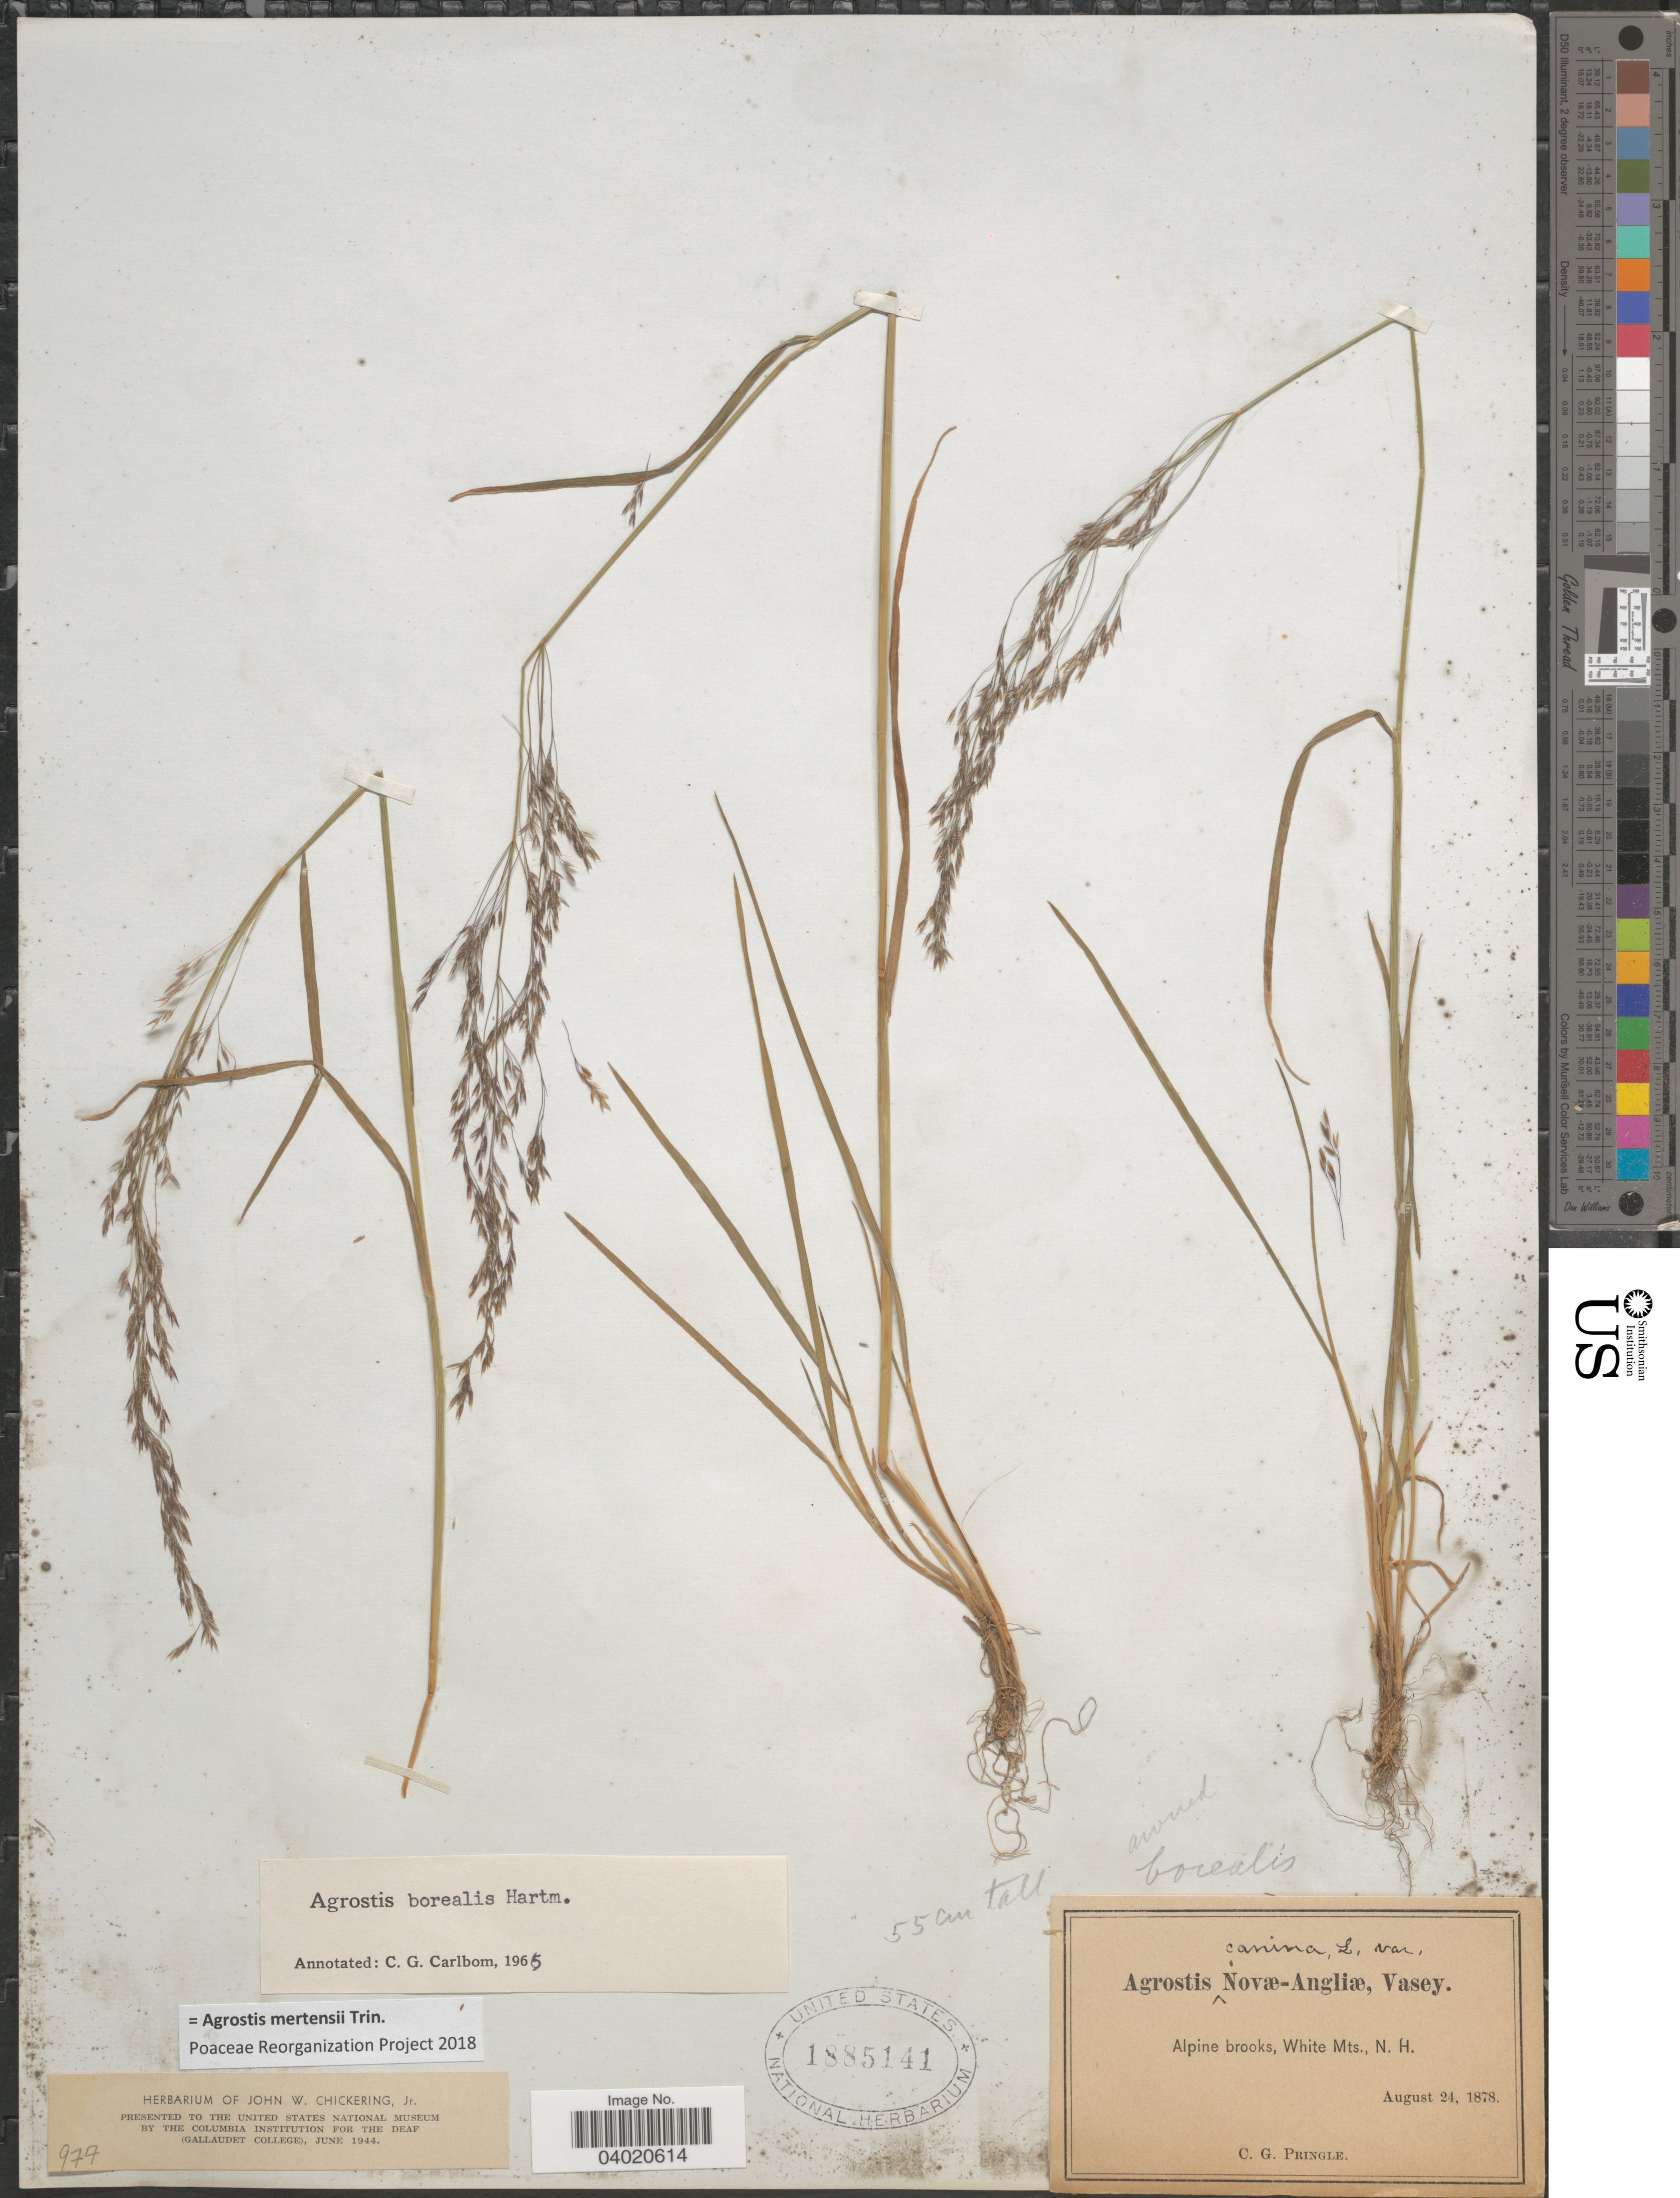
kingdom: Plantae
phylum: Tracheophyta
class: Liliopsida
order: Poales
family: Poaceae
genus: Agrostis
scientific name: Agrostis mertensii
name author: Trin.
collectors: C. G. Pringle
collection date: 1878-08-24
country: United States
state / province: New Hampshire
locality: Alpine brooks, White Mts.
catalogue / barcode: US 1885141